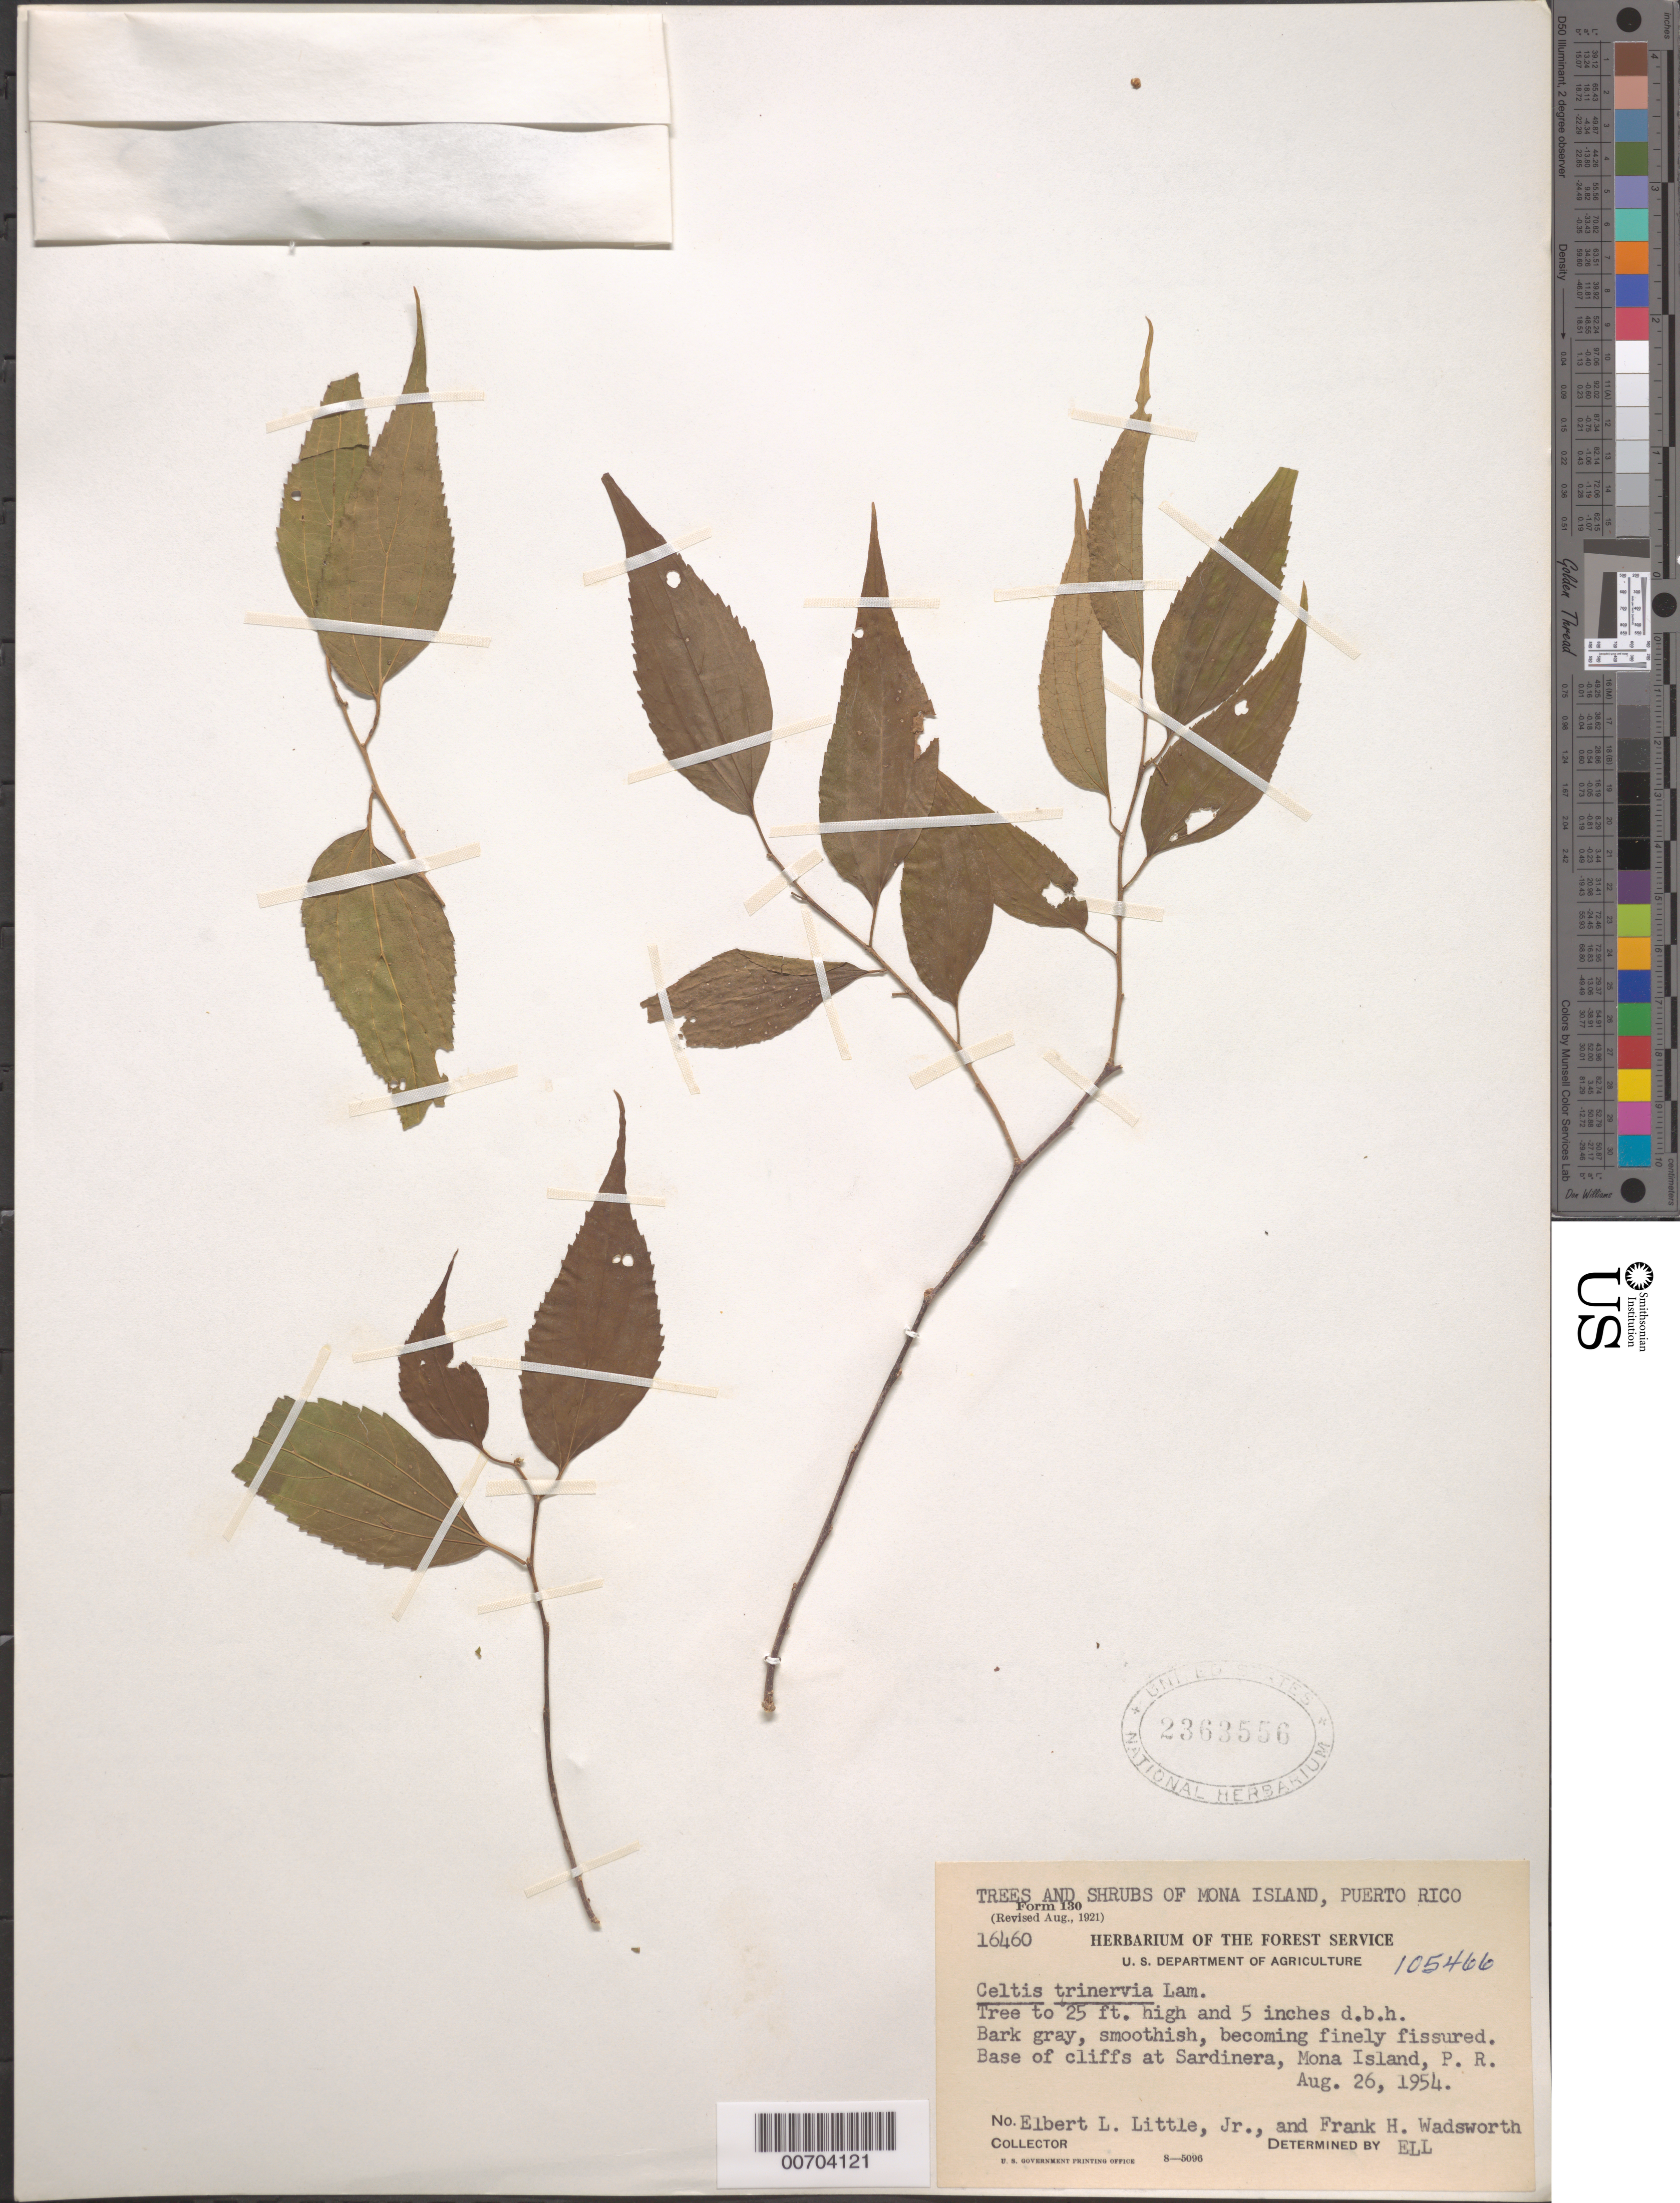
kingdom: Plantae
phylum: Tracheophyta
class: Magnoliopsida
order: Rosales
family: Cannabaceae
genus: Celtis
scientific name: Celtis trinervia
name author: Lam.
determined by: Little, Elbert L., Jr., (FSSR), United States Department of Agriculture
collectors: E. L. Little & F. Wadsworth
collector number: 16460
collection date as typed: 26 Aug 1954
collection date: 1954-08-26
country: Puerto Rico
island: Mona Island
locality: Sardinera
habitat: Base of cliffs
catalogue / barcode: US 2363556